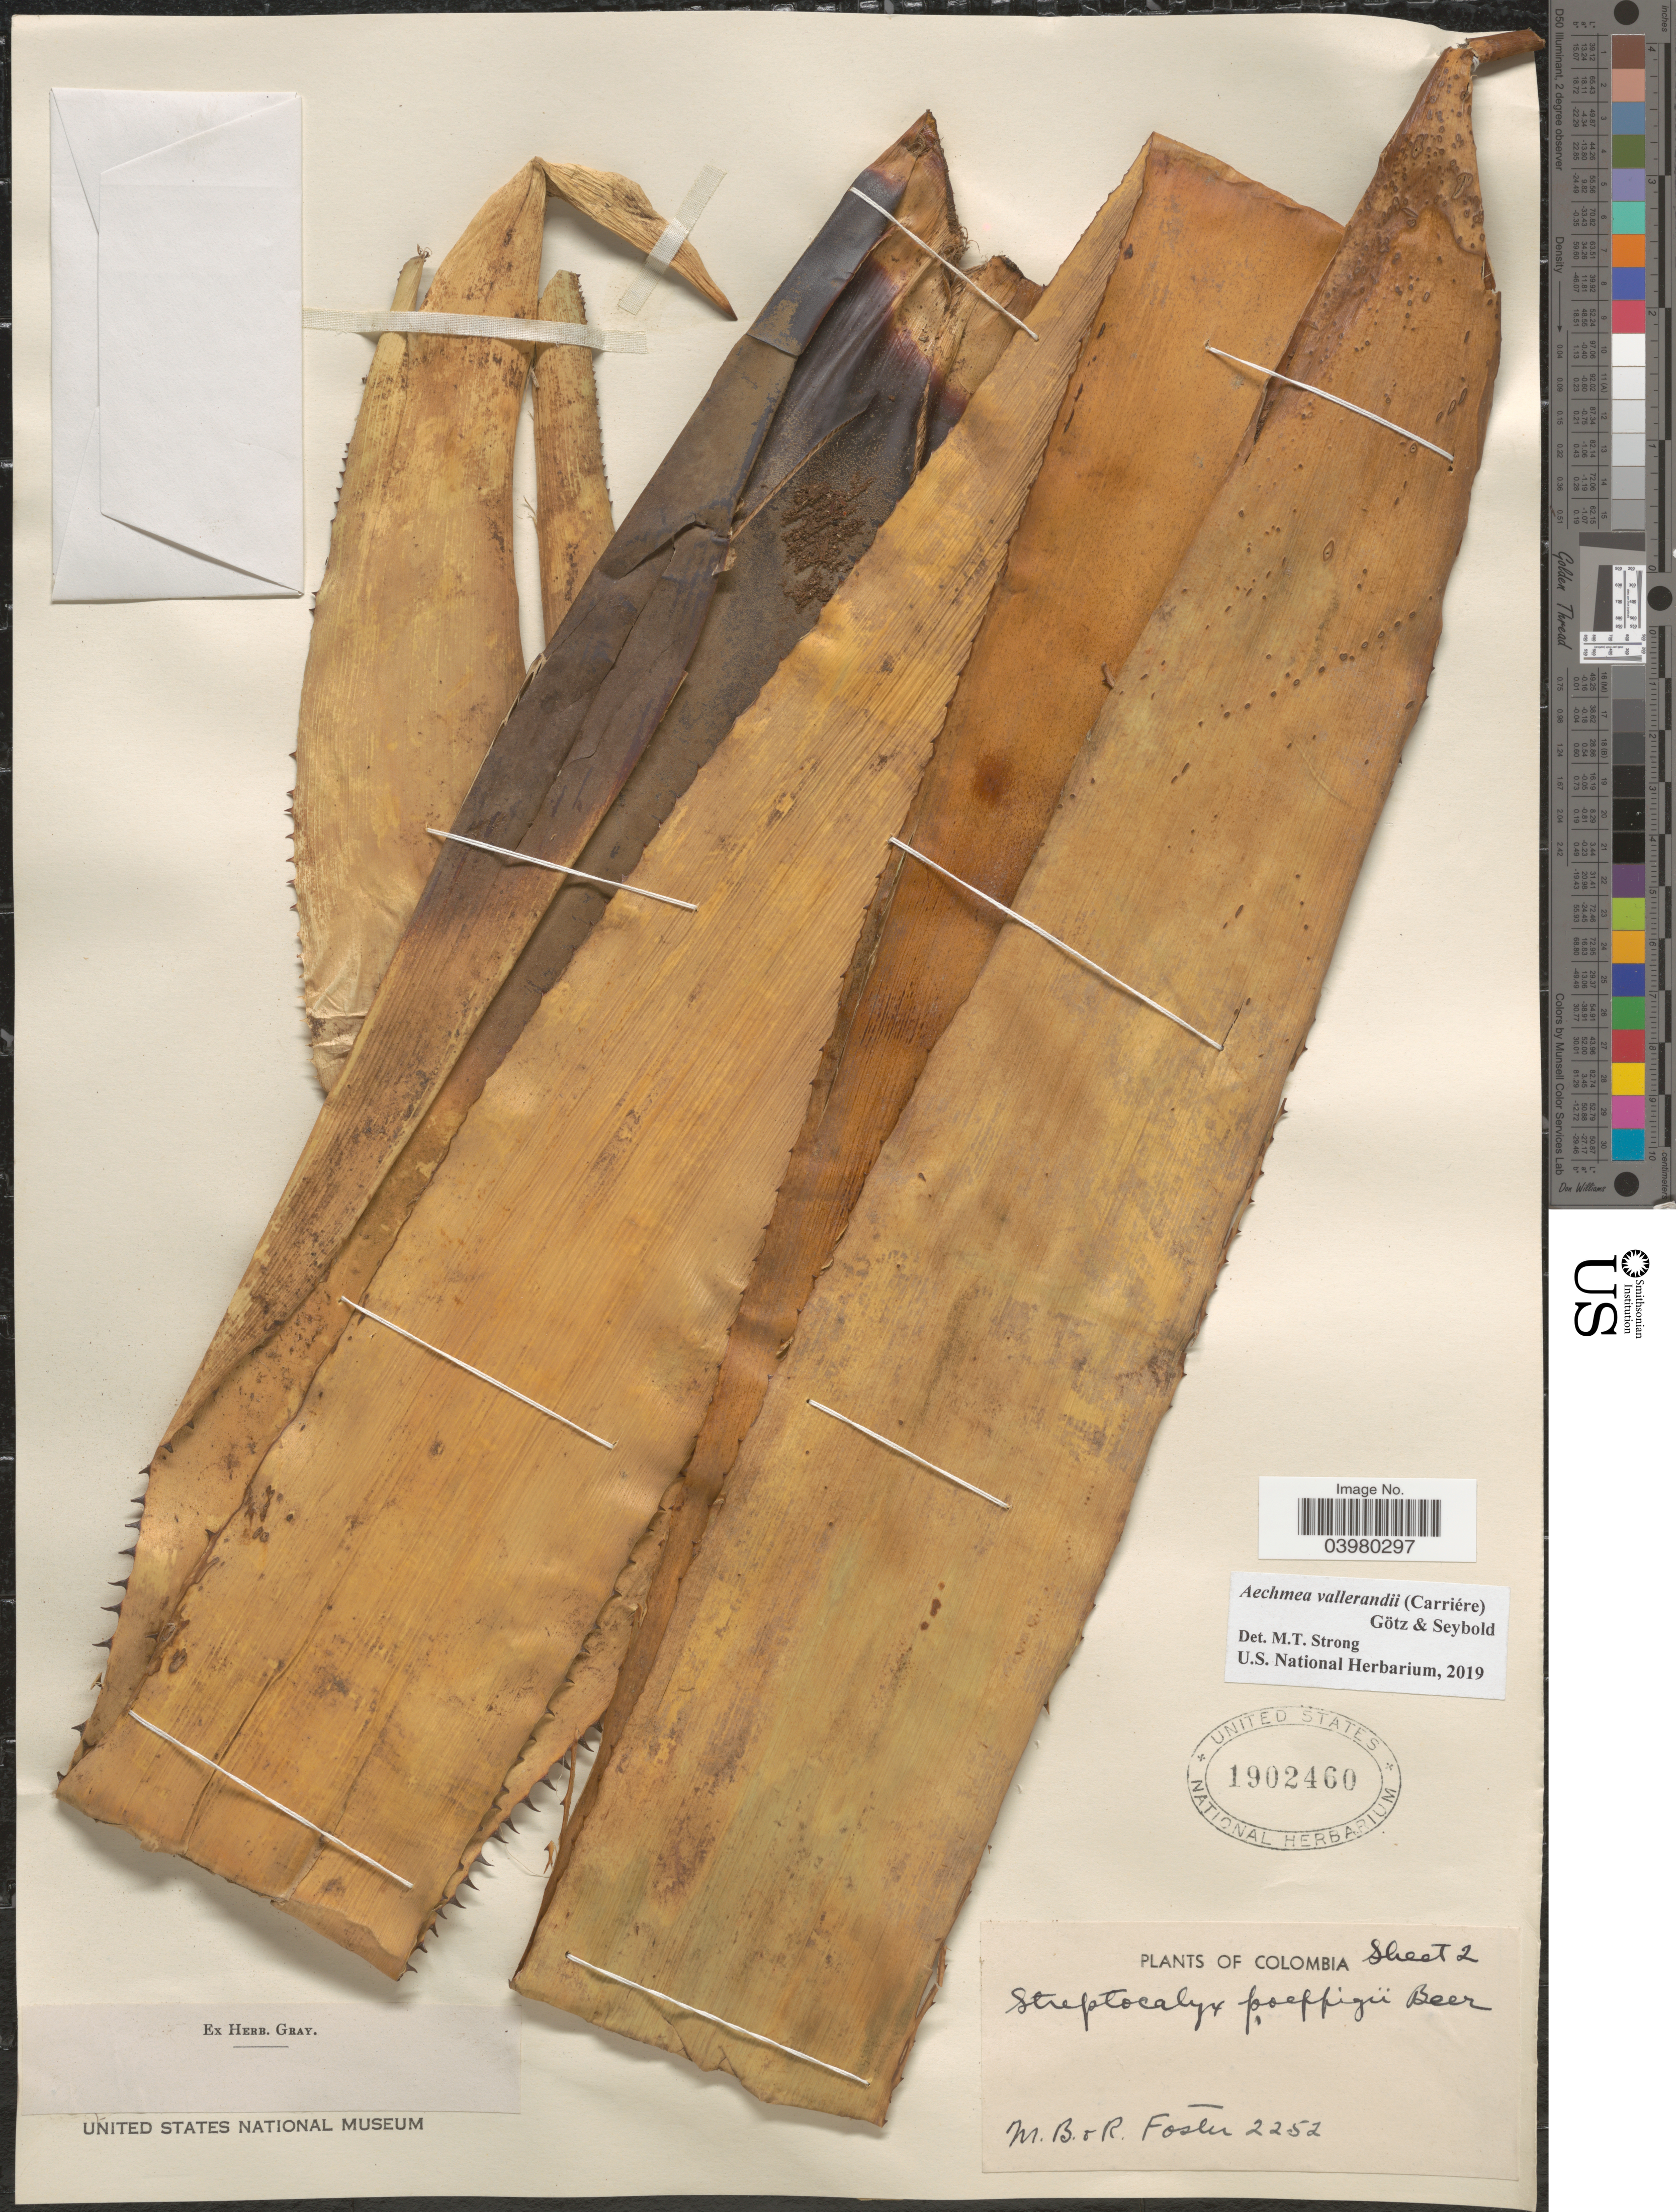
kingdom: Plantae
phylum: Tracheophyta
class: Liliopsida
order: Poales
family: Bromeliaceae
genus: Aechmea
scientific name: Aechmea vallerandii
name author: (Carrière) Erhardt et al.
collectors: M. B. Foster & R. Foster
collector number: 2252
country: Colombia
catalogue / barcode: US 1902460